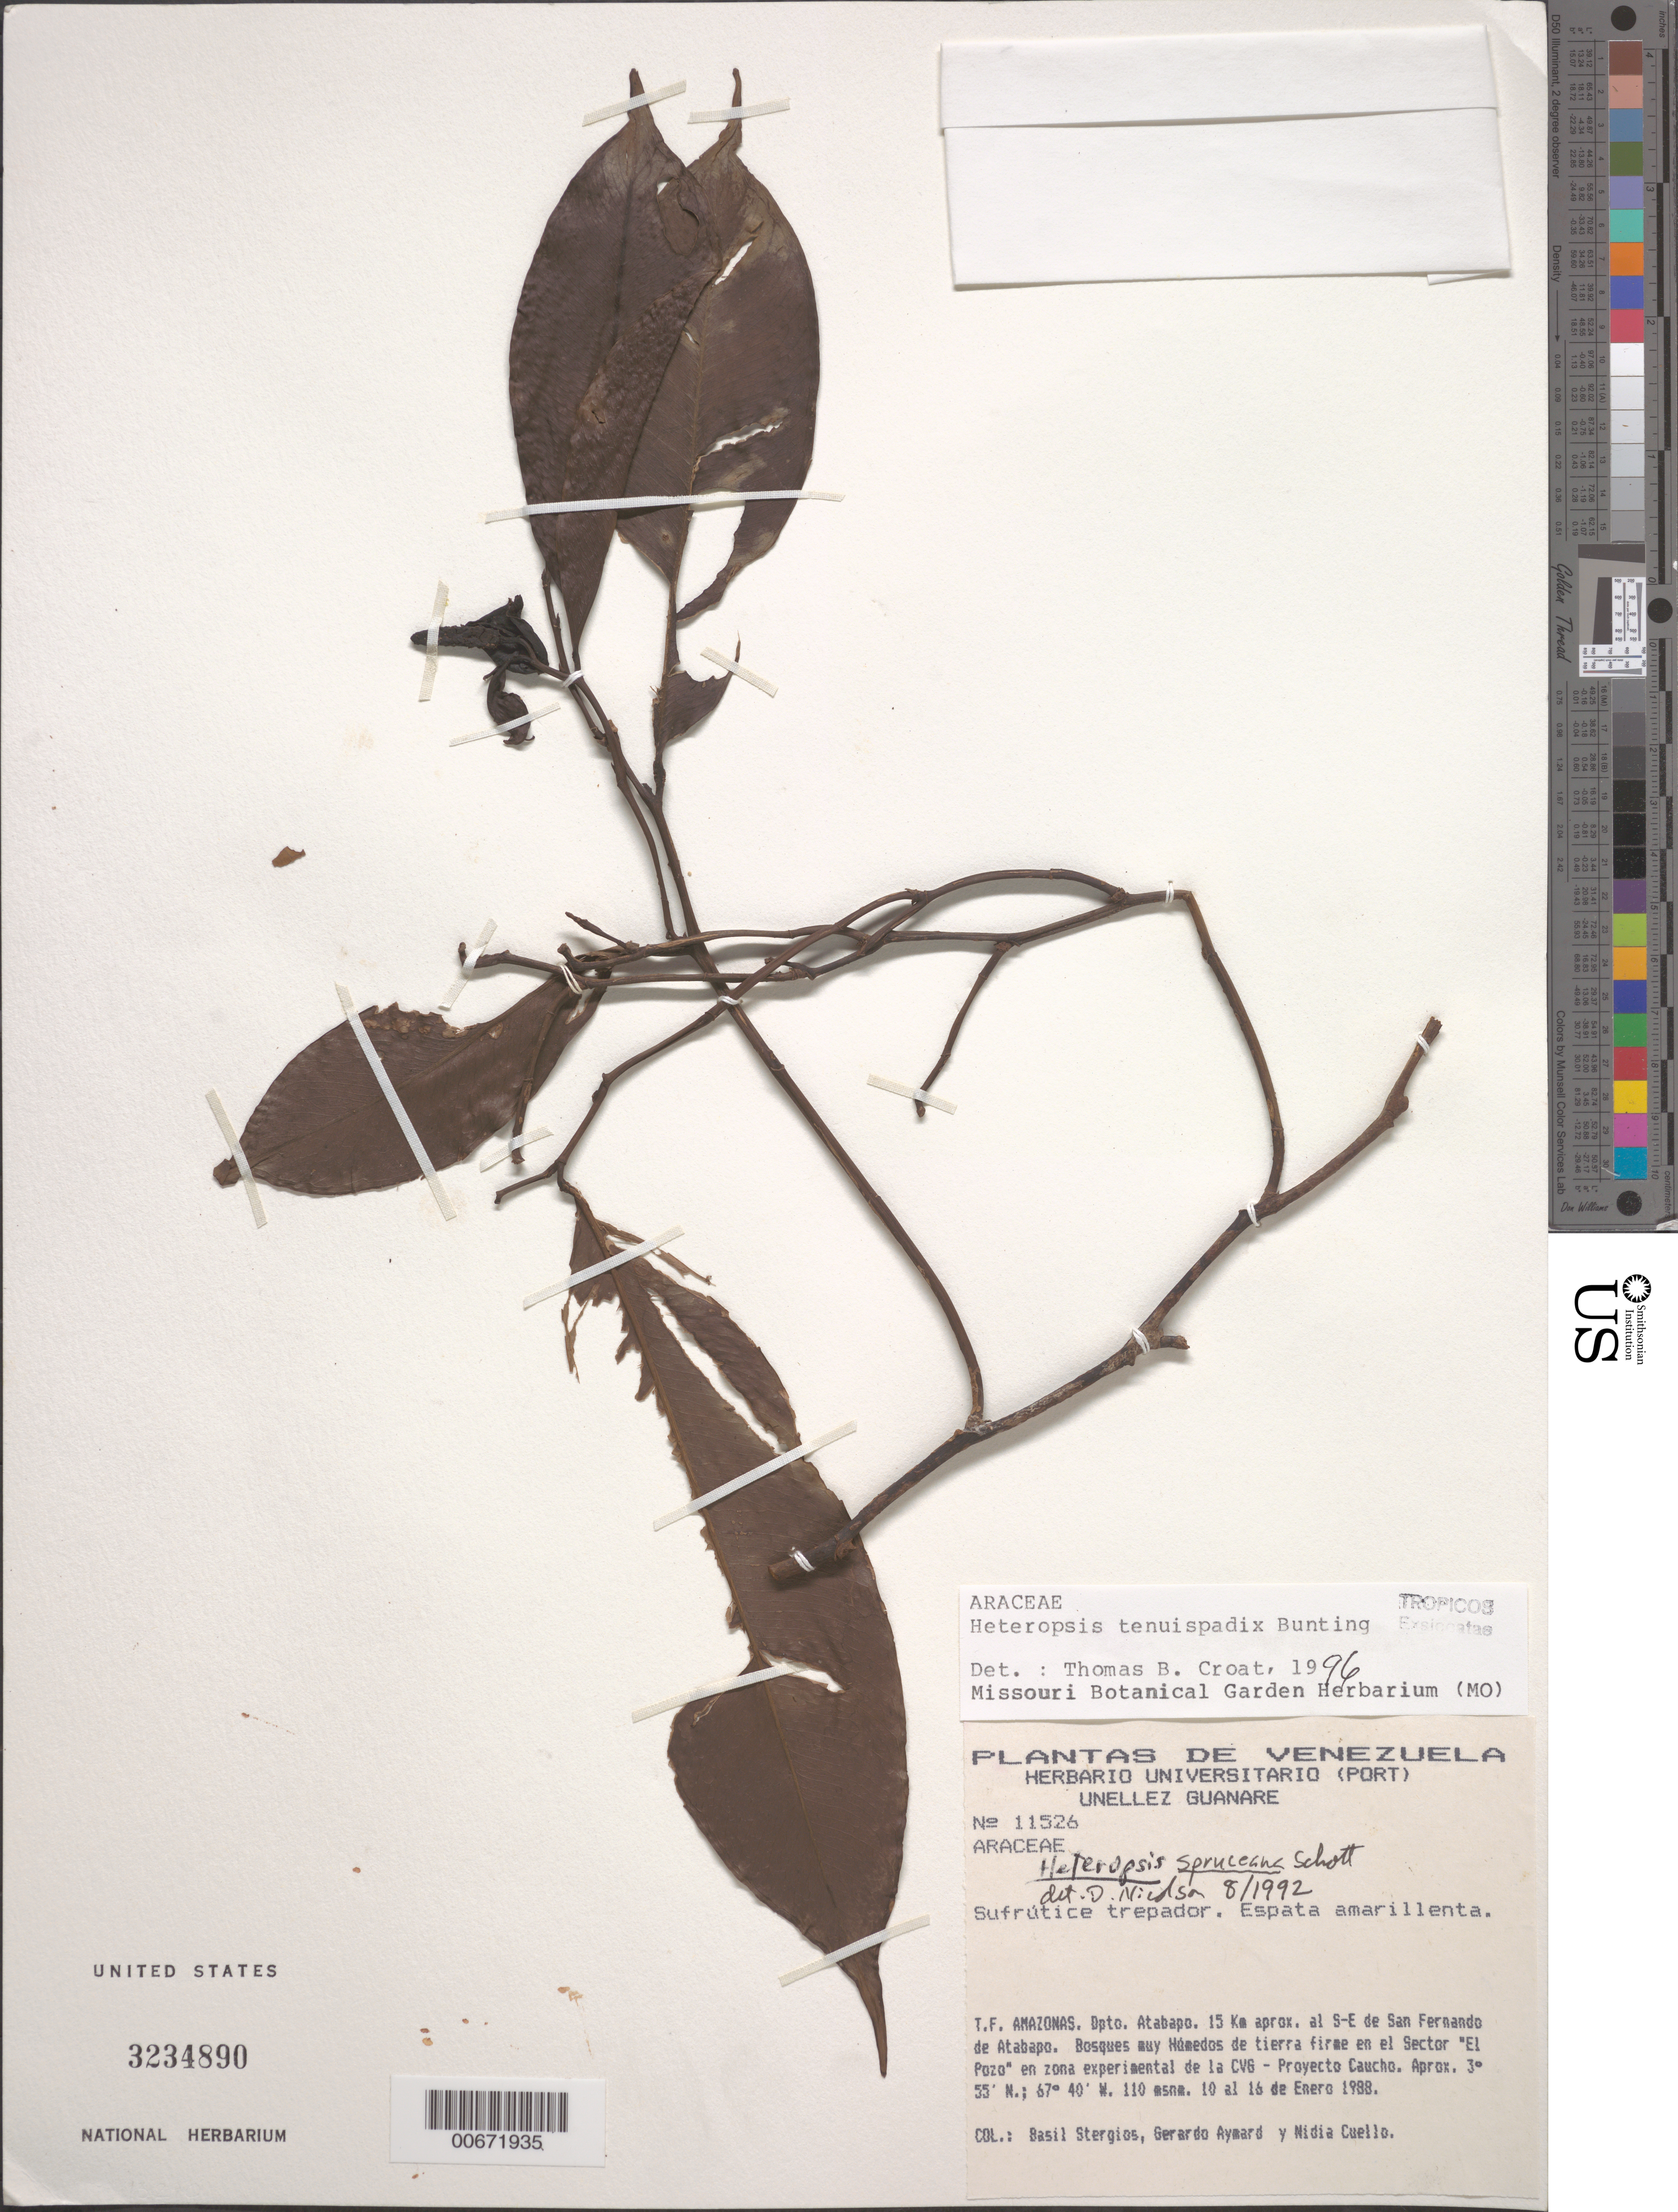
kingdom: Plantae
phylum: Tracheophyta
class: Liliopsida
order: Alismatales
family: Araceae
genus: Heteropsis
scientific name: Heteropsis spruceana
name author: Schott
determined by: Nicolson, Dan H.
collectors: B. G. Stergios, G. A. Aymard & N. L. Cuello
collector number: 11526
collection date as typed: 10-Jan-88 to 16-Jan-88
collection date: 1988-01-10/1988-01-16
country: Venezuela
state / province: Amazonas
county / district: Atabapo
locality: San Fernando de Atabapo, 15 km al SE, en el sector "El Pozo"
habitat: Forest very humid, in Sector "El Pozo" in experimental zone of CVG- Proyecto Caucho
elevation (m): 110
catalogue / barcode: US 3234890